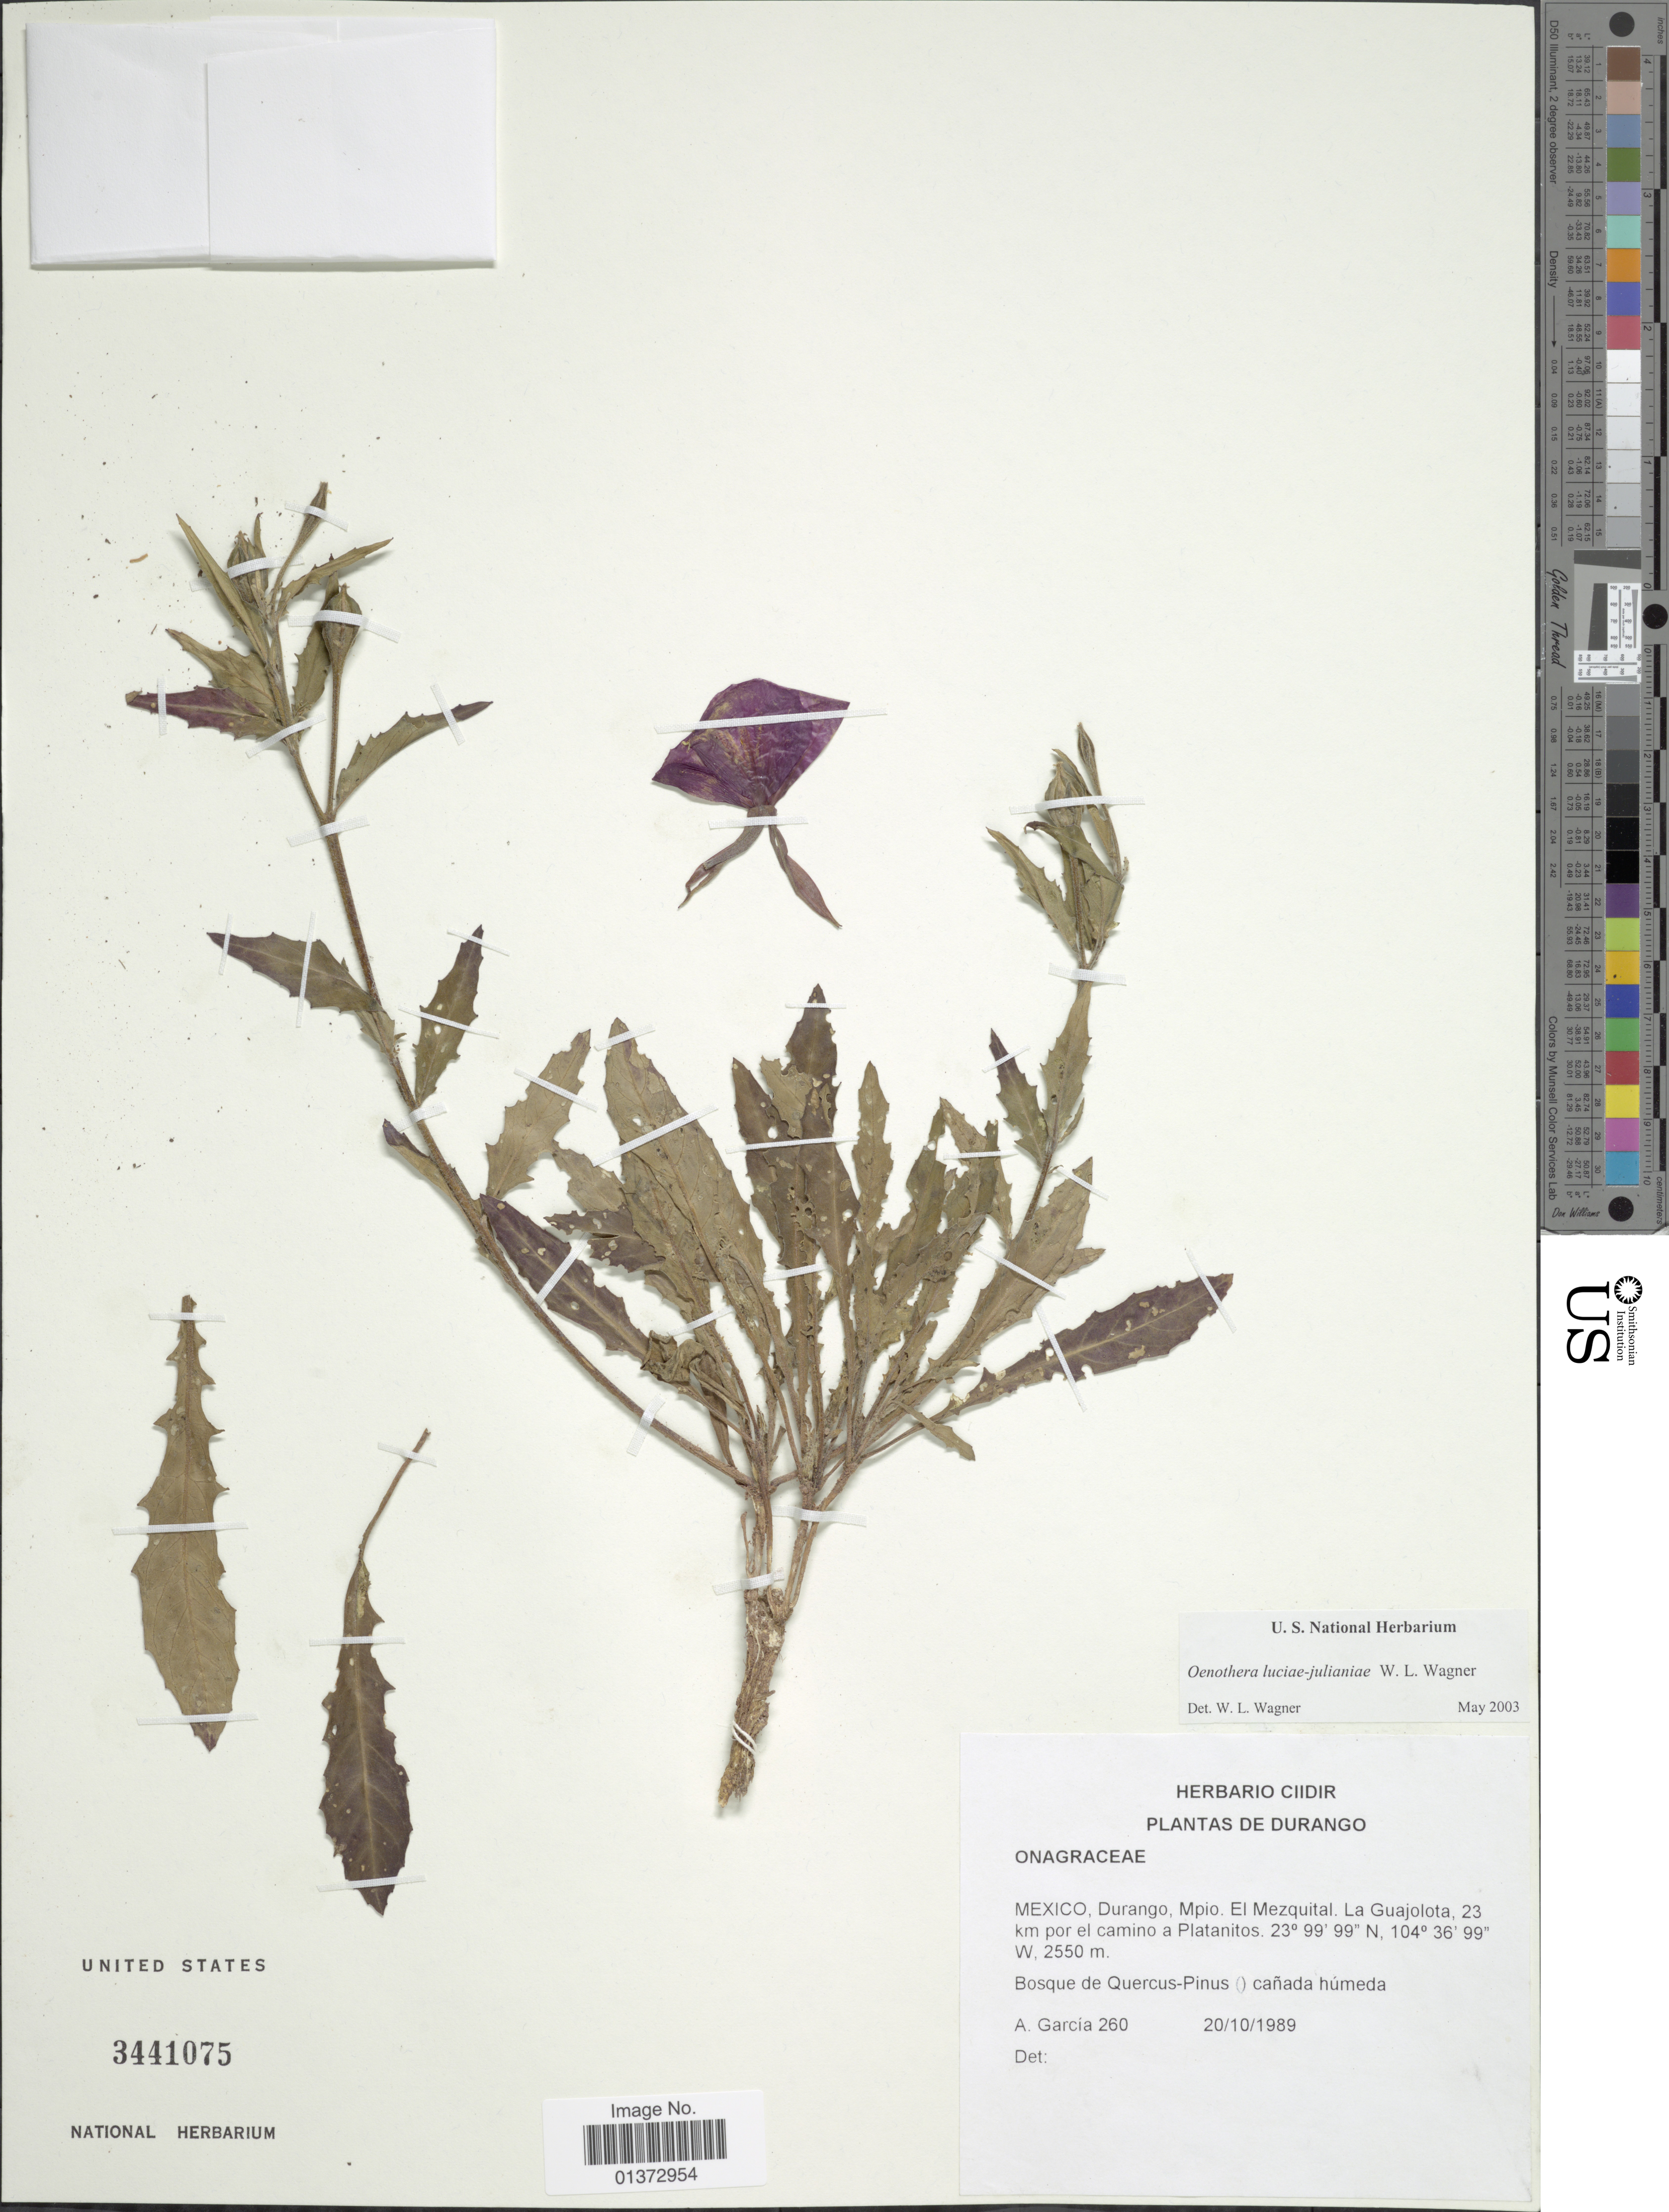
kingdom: Plantae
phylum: Tracheophyta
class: Magnoliopsida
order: Myrtales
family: Onagraceae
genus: Oenothera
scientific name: Oenothera luciae-julianiae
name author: W.L. Wagner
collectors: A. Garcia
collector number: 260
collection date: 1989-10-20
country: Mexico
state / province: Durango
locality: Mpio. El Mezquital, La Guajolota, 23 km por el camino a Platanitos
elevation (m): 2550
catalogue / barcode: US 3441075